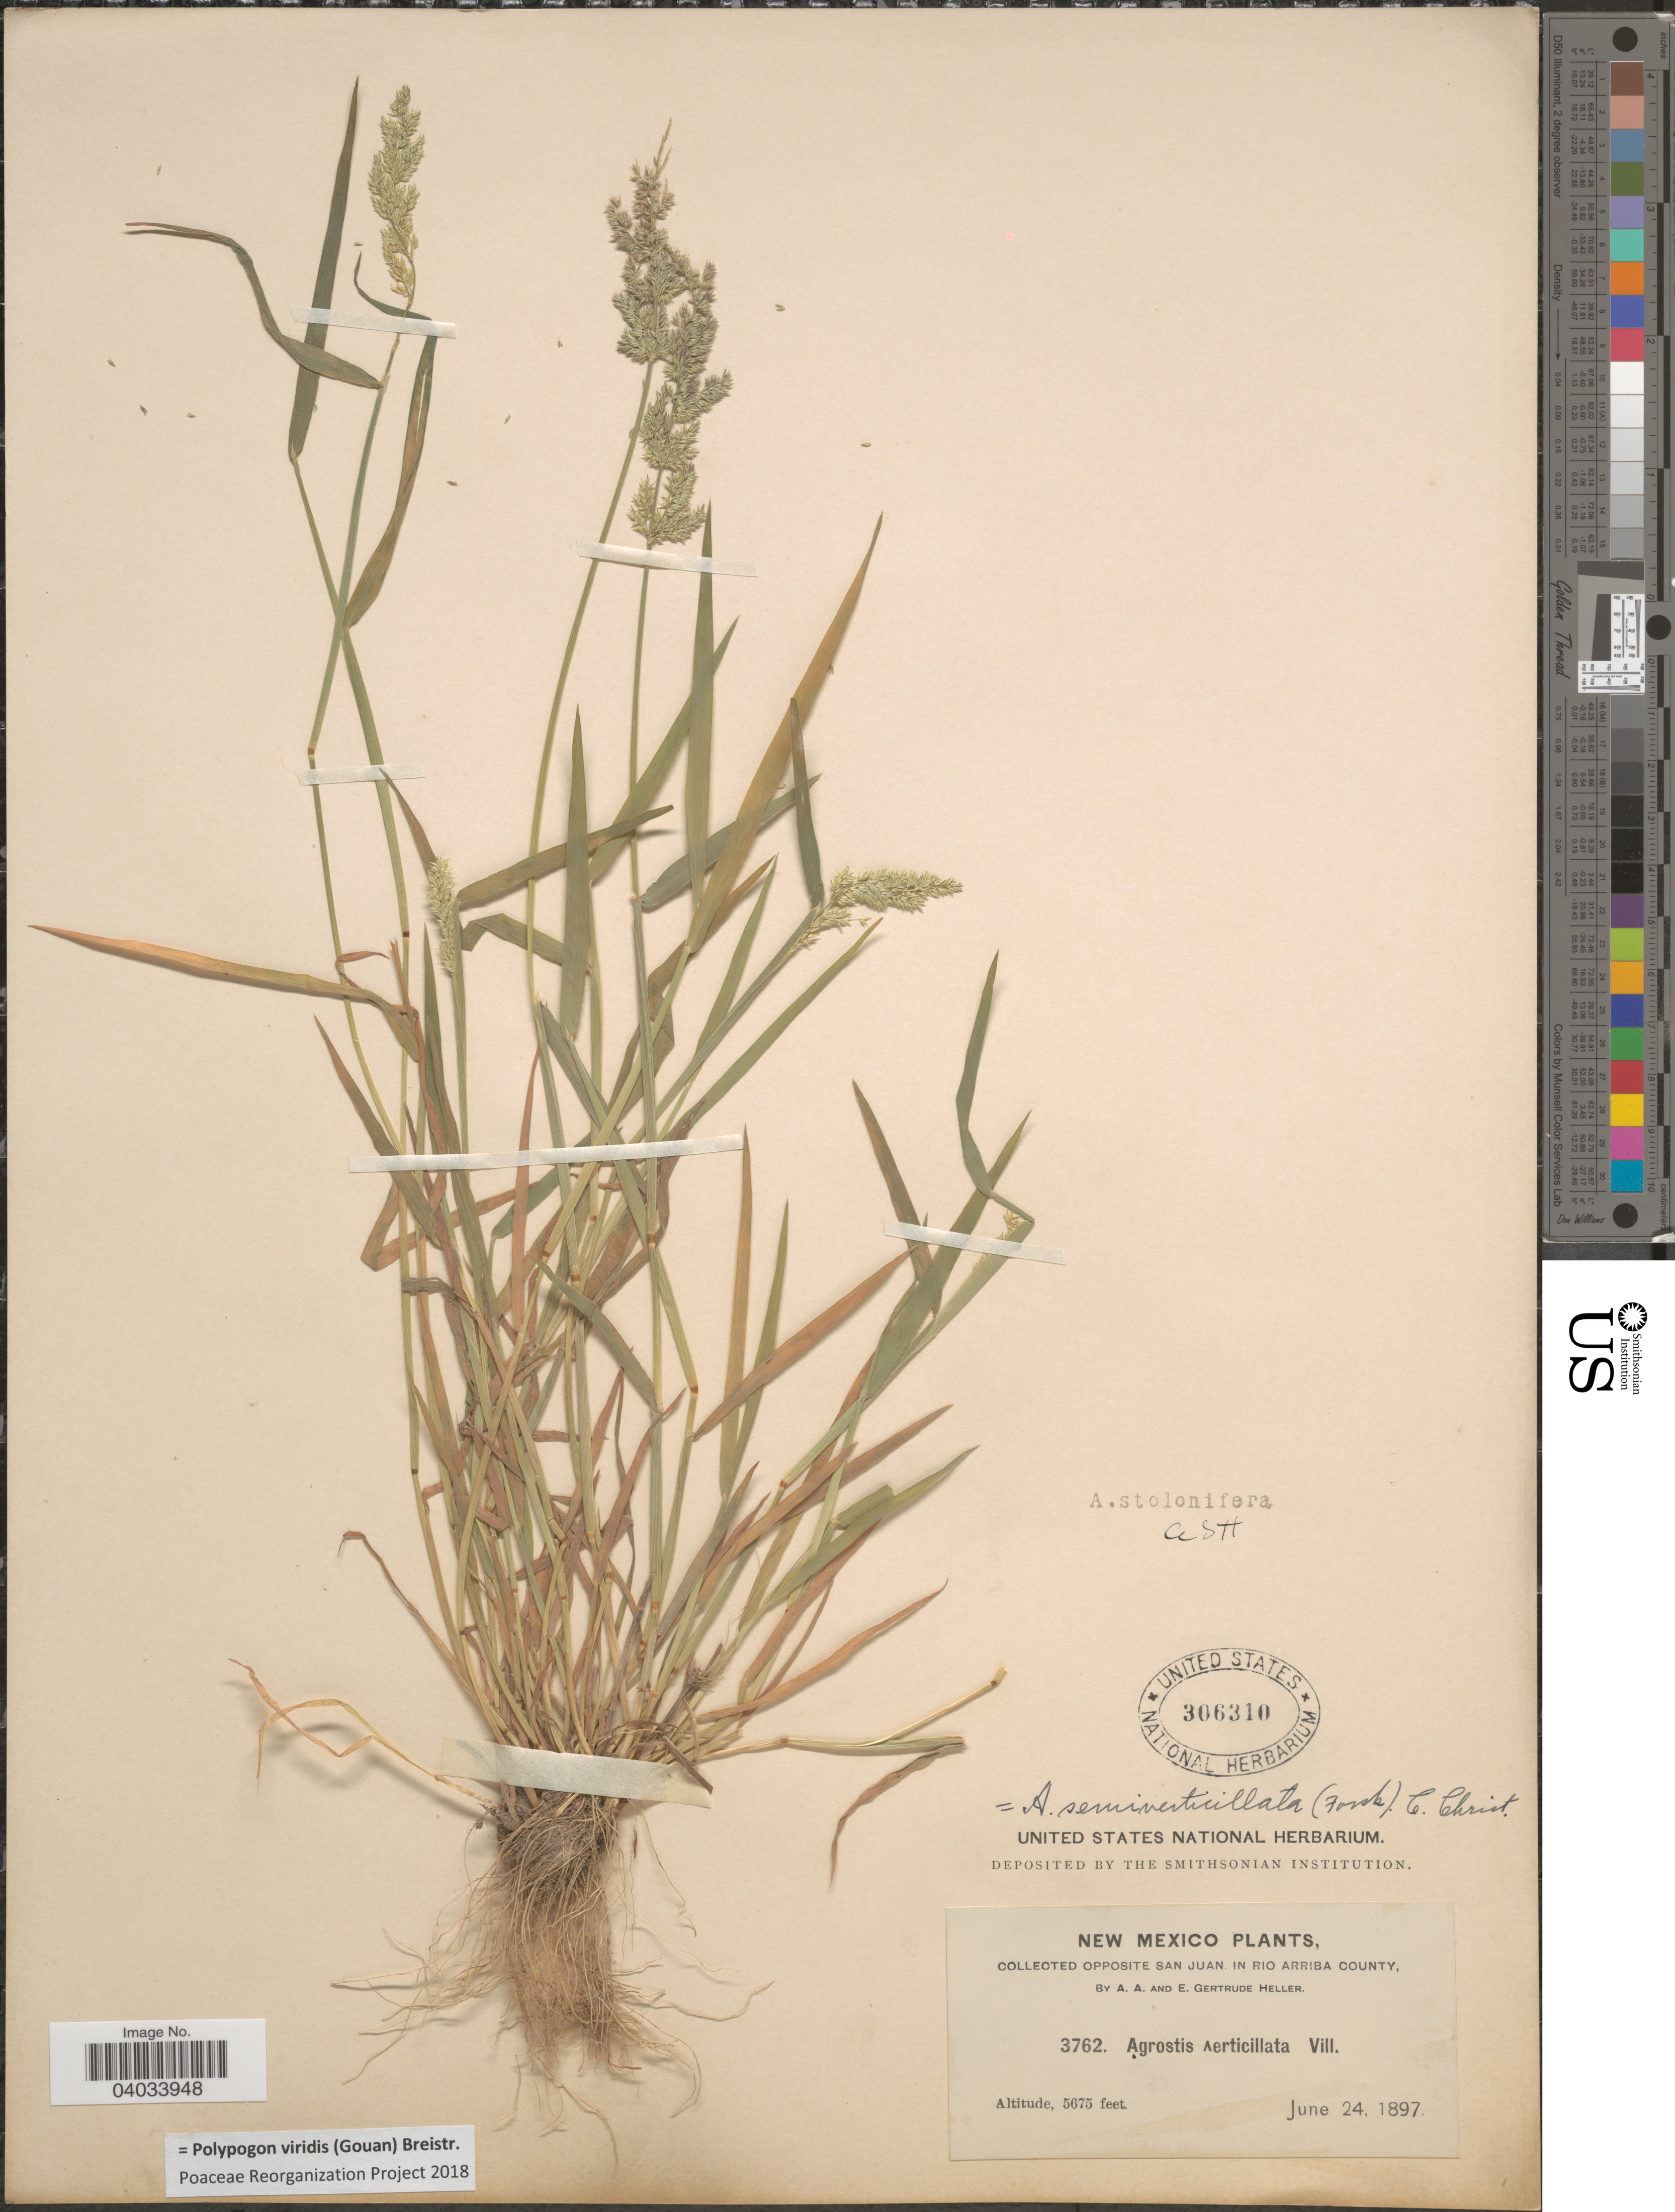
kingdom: Plantae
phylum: Tracheophyta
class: Liliopsida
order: Poales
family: Poaceae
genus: Polypogon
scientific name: Polypogon viridis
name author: (Gouan) Breistroffer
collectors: A. A. Heller & E. G. Heller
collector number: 3762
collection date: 1897-06-24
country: United States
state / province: New Mexico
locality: Opposite San Juan in Rio Arriba County.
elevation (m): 1730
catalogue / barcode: US 306310